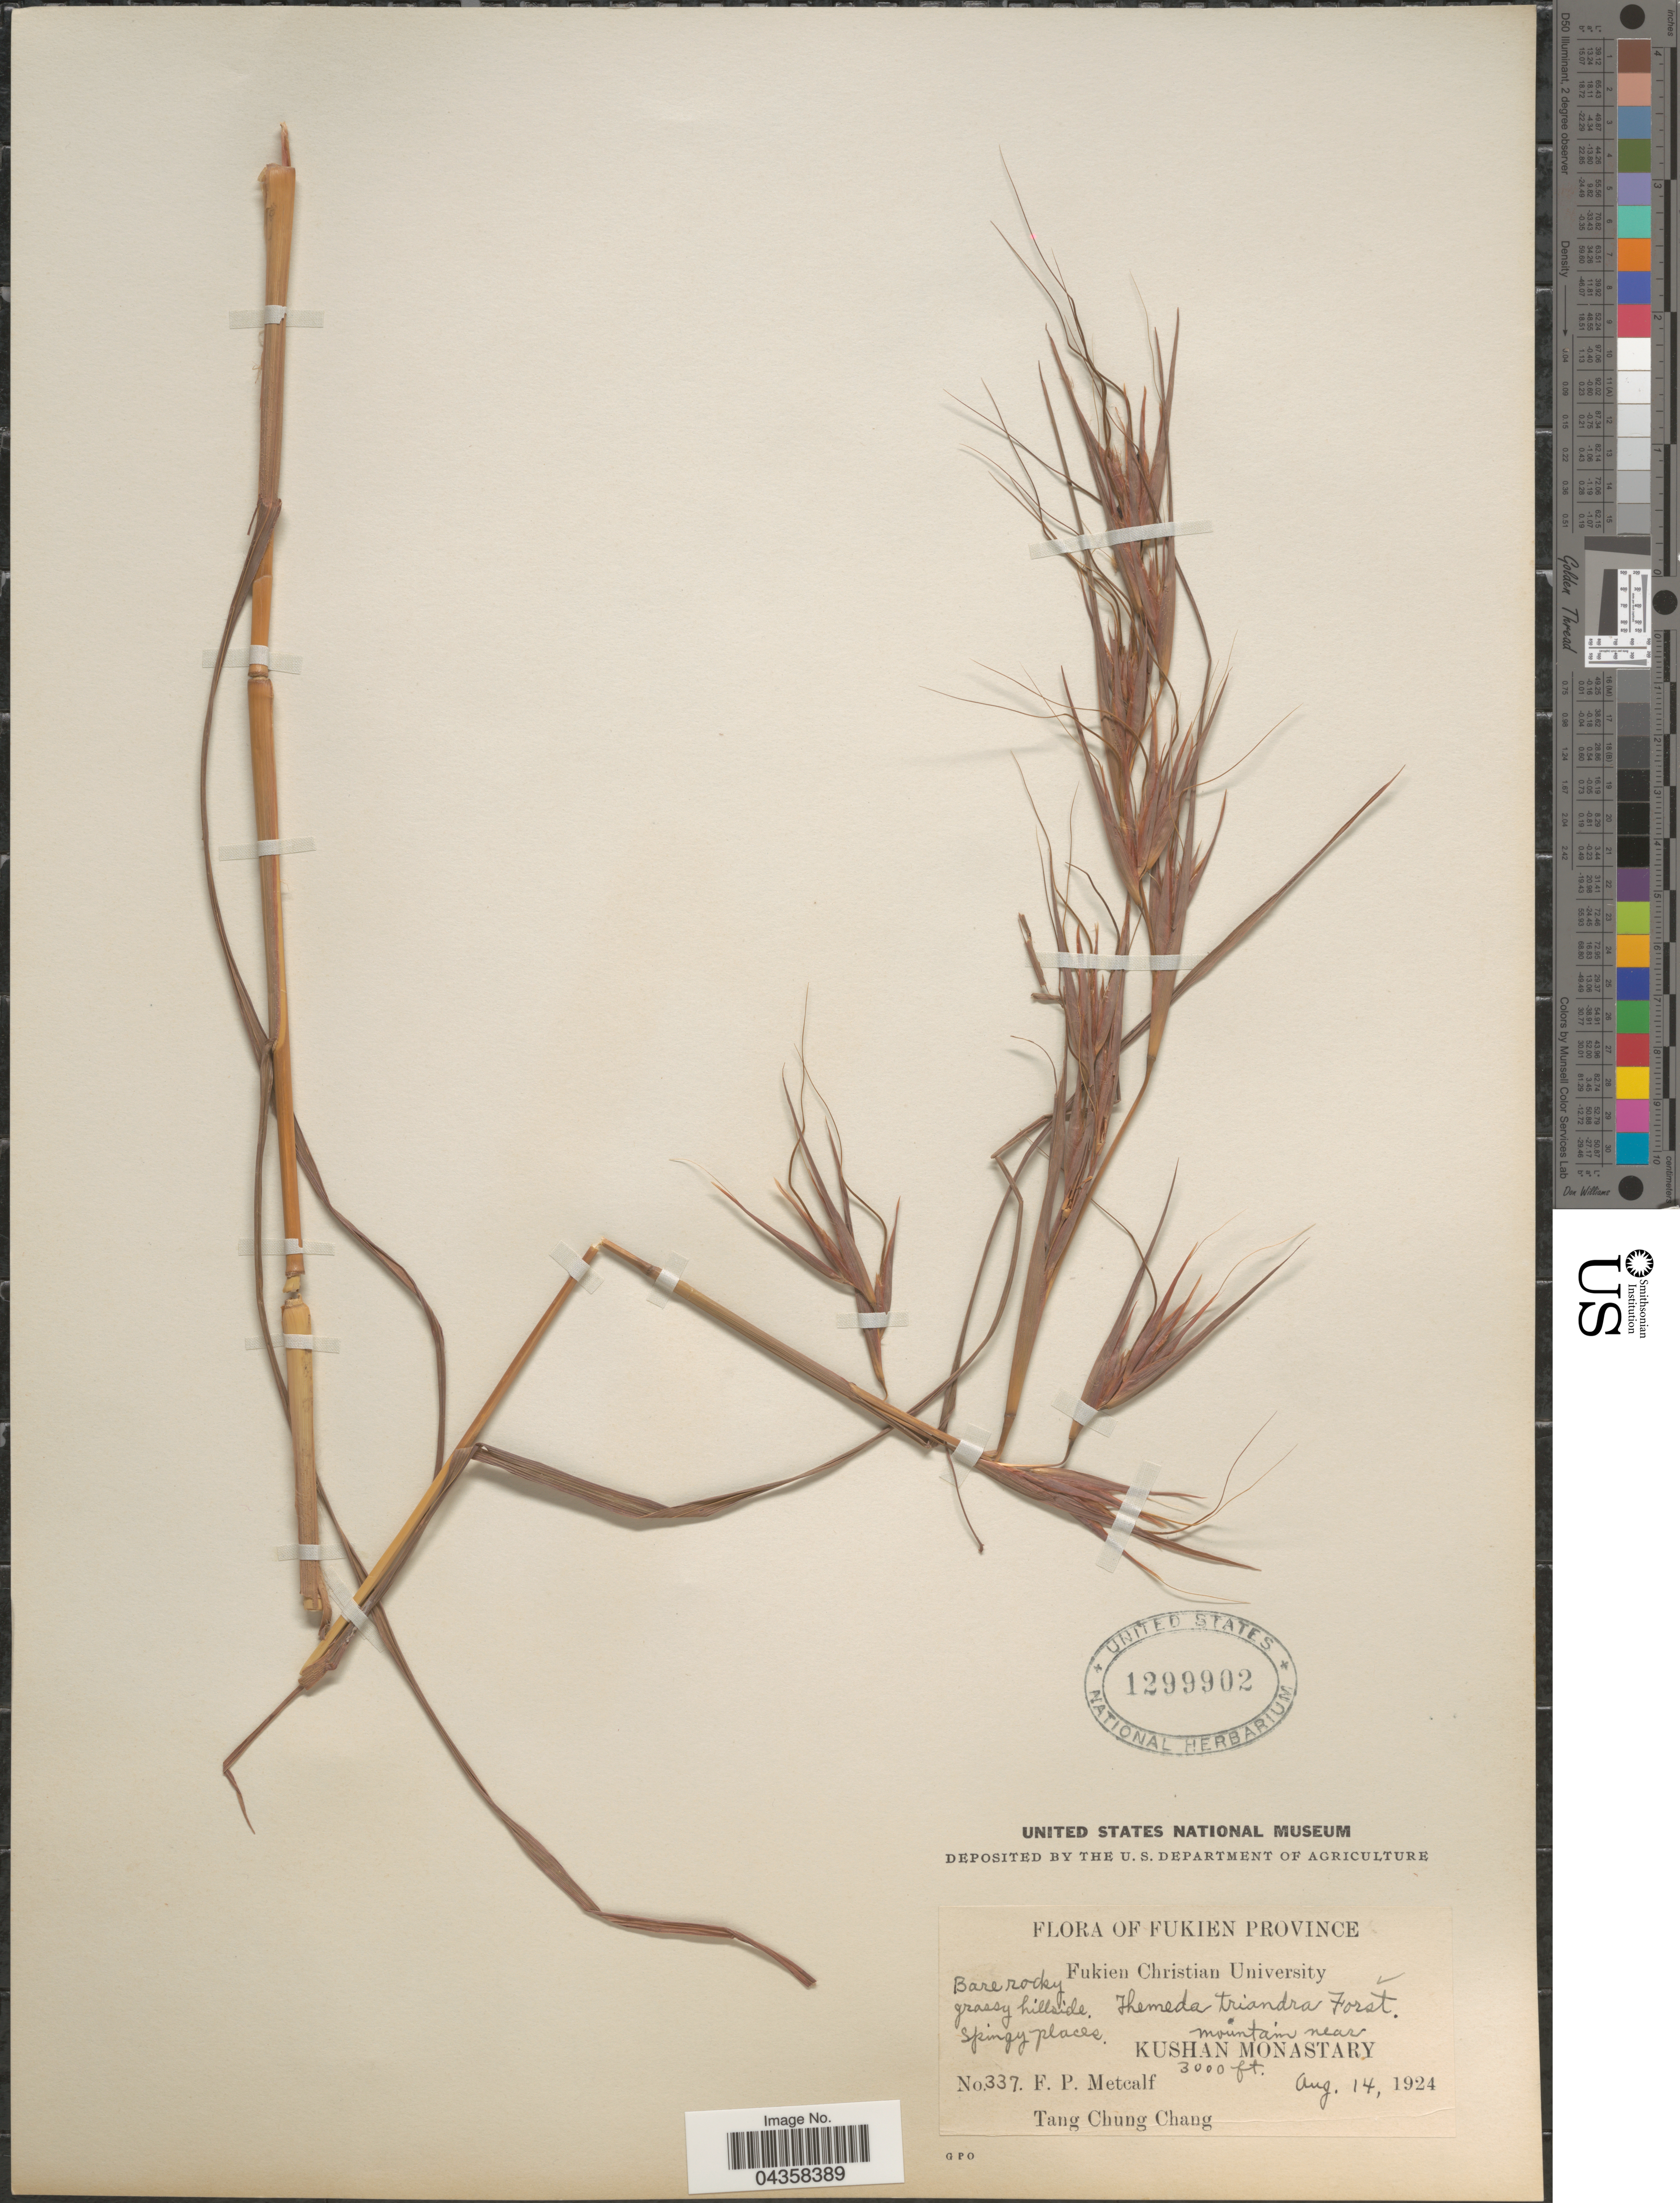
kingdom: Plantae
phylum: Tracheophyta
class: Liliopsida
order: Poales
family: Poaceae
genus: Themeda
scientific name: Themeda triandra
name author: Forssk.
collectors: F. Metcalf & T. C. Chang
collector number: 337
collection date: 1924-08-14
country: China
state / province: Fujian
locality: Fukien Province. Mountain near Kushan Monastary.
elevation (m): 914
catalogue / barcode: US 1299902